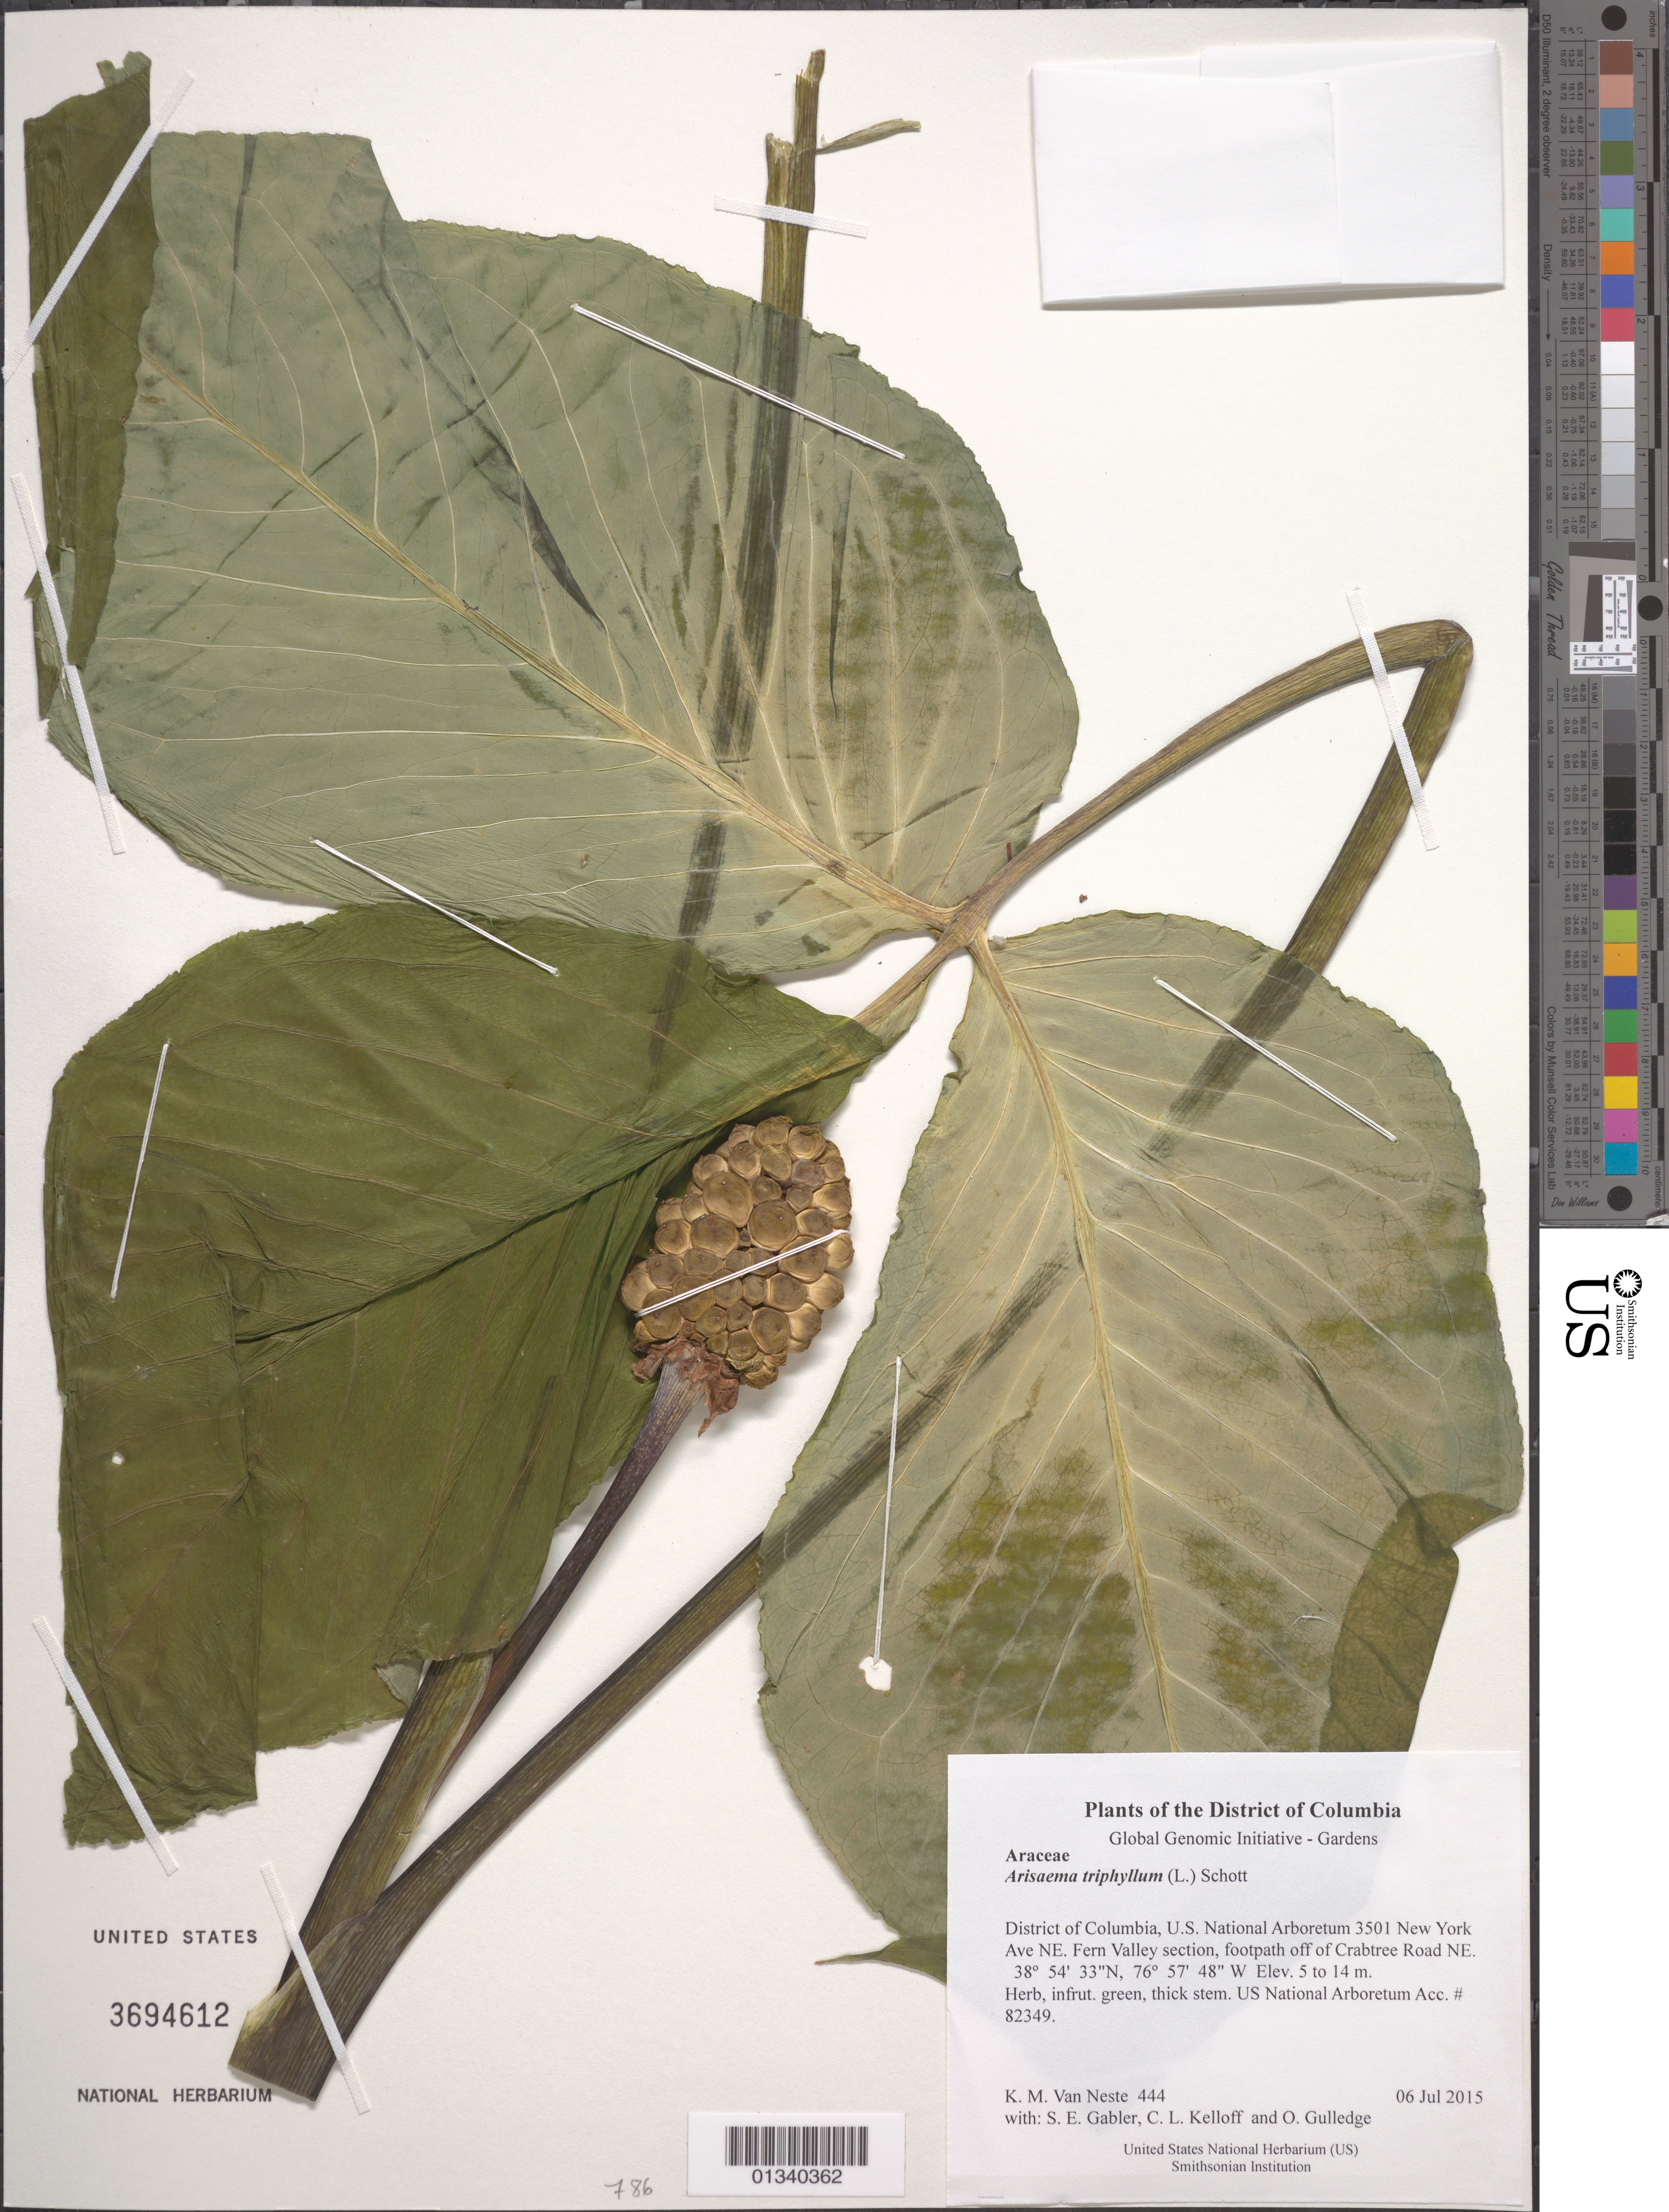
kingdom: Plantae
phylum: Tracheophyta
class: Liliopsida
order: Alismatales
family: Araceae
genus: Arisaema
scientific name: Arisaema triphyllum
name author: (L.) Schott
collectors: K. M. Van Neste, S. E. Gabler, C. L. Kelloff & O. Gulledge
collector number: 444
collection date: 2015-07-06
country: United States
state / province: District of Columbia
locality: U.S. National Arboretum 3501 New York Ave NE. Fern Valley section, footpath off of Crabtree Road NE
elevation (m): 5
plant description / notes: Arisaema triphyllum NATIONAL ARBORETUM PROVENANCE INFO: ORIGINAL LOCALITY: United States USNA ACCESSION: 82349 RECEIVED: Arisaema triphyllumexisting plant PROVENANCE CODE: W FULL PROVENANCE: collected directly from wild; origin known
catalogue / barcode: US 3694612